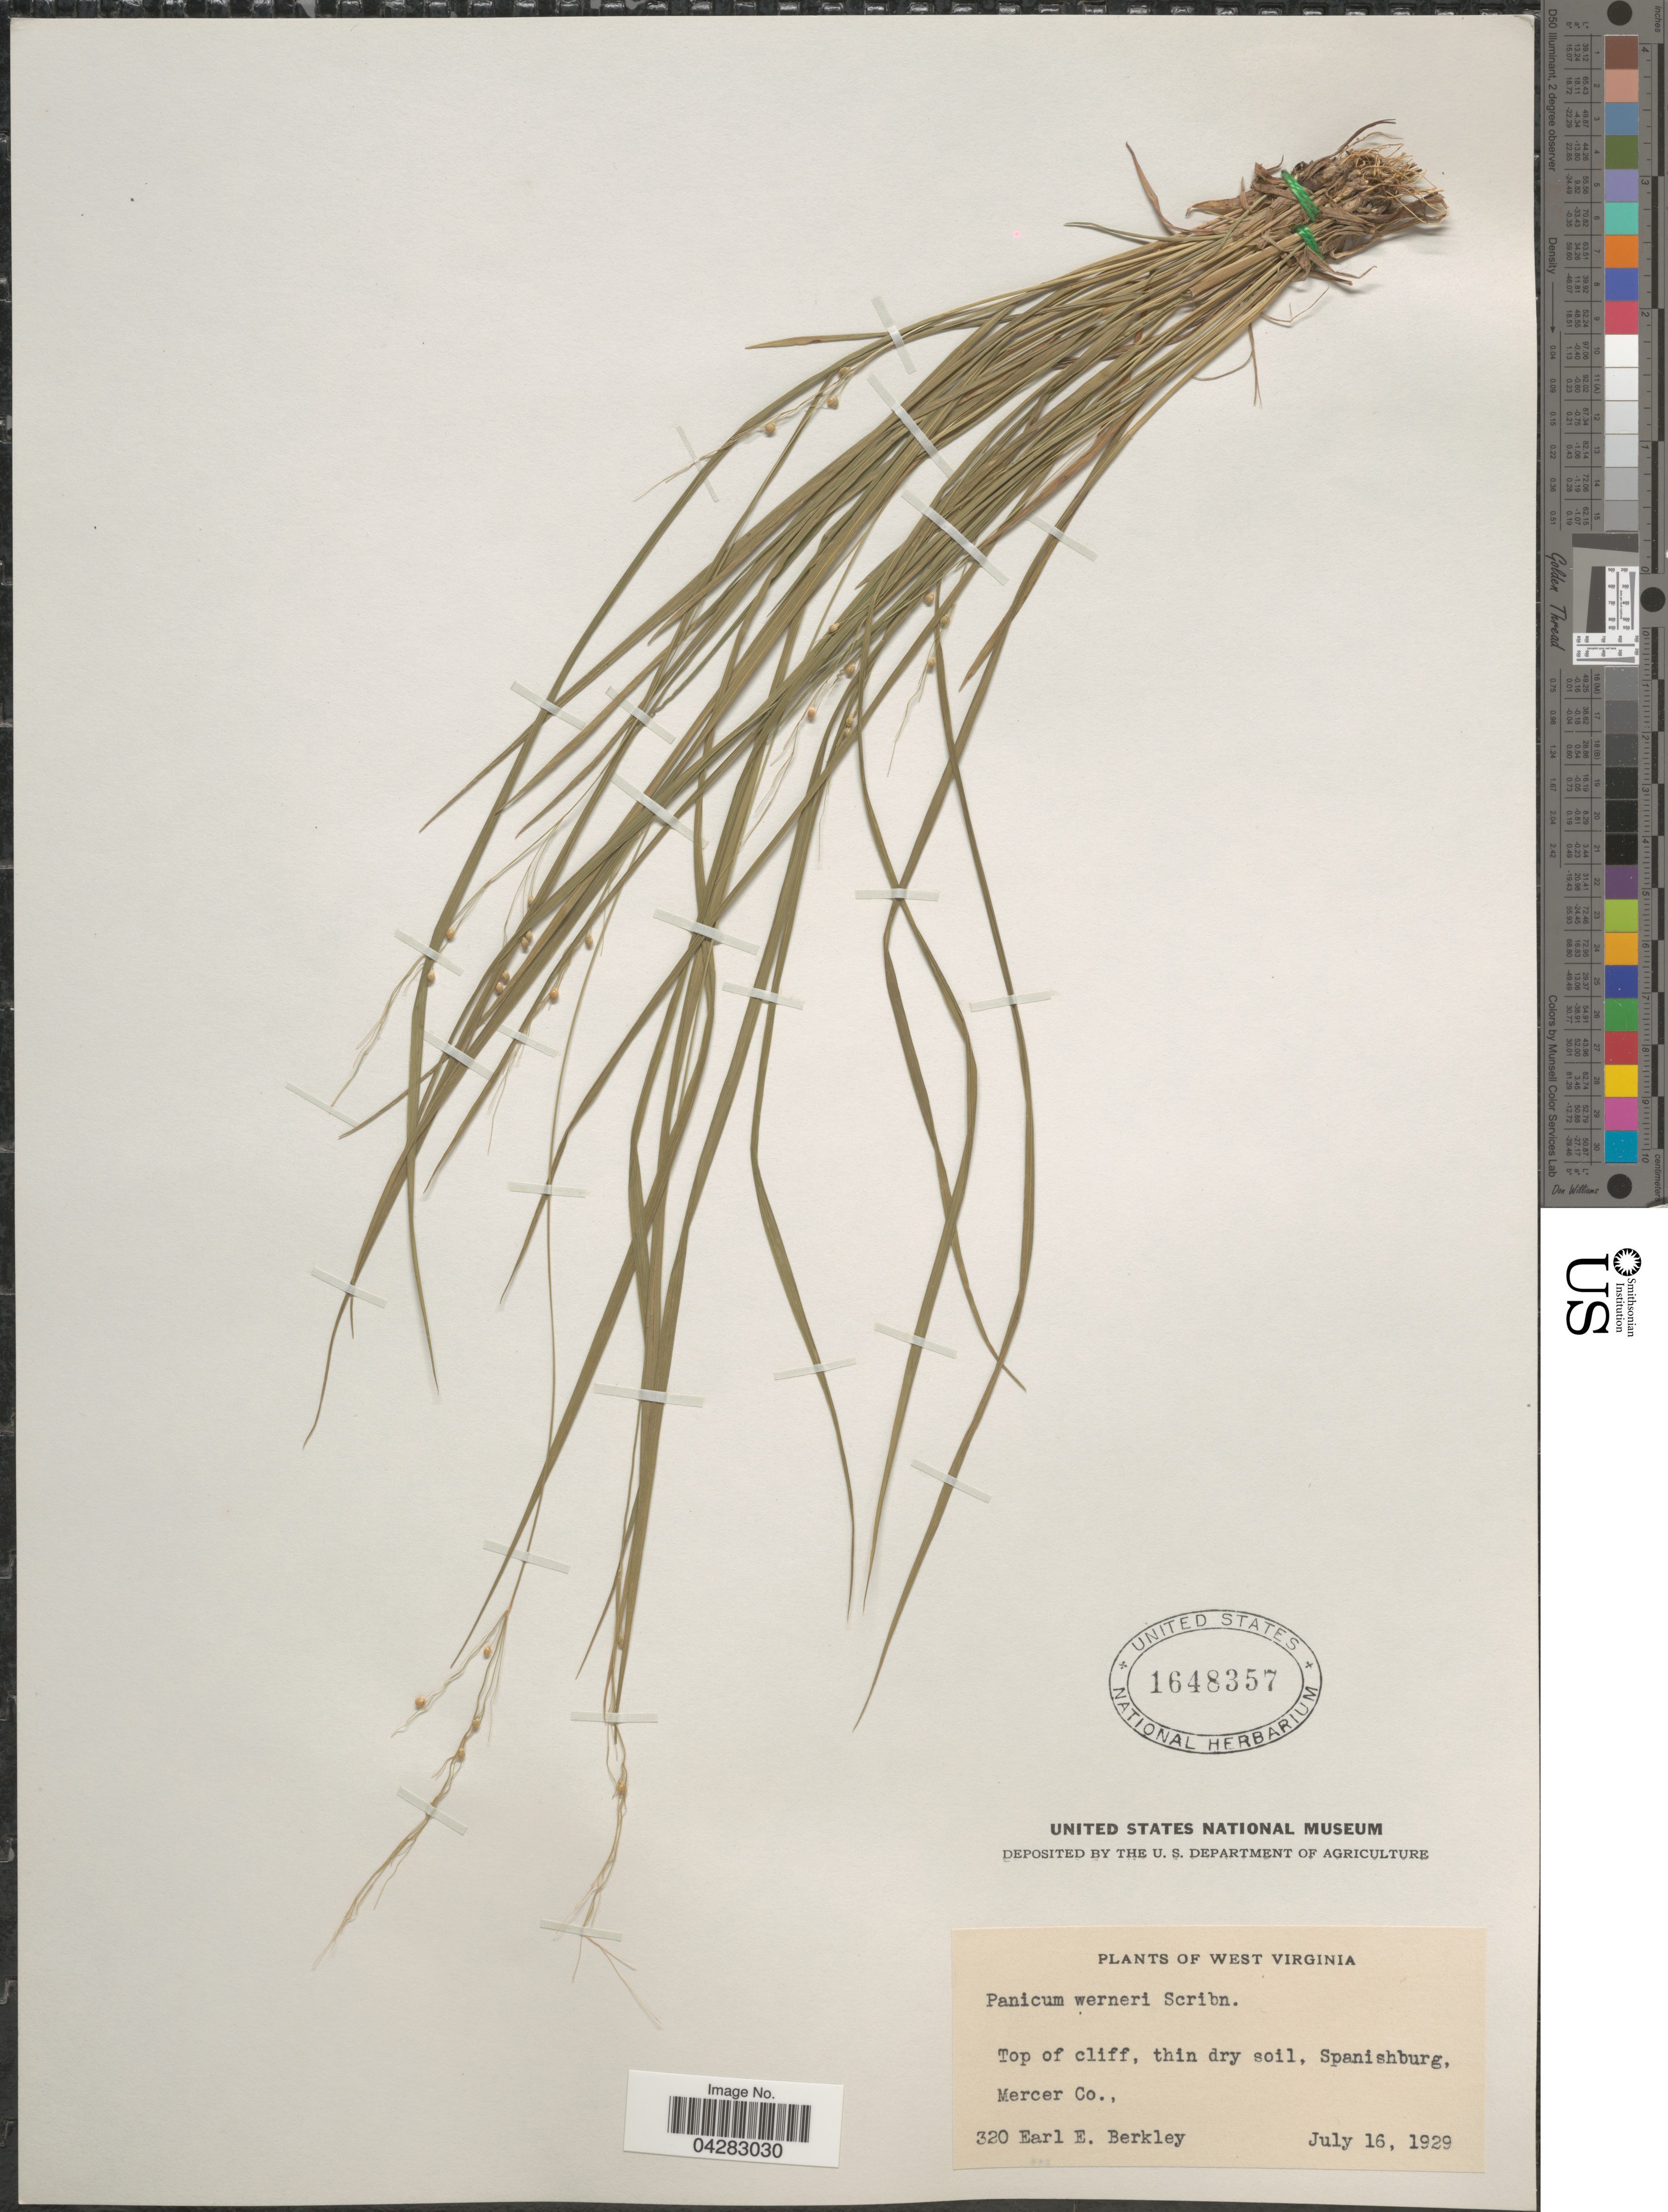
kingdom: Plantae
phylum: Tracheophyta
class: Liliopsida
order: Poales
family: Poaceae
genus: Dichanthelium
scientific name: Dichanthelium linearifolium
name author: (Scribn.) Gould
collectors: E. Berkley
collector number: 320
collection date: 1929-07-16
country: United States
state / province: West Virginia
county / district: Mercer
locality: Top of cliff, thin dry soil, Spanishburg, Mercer Co.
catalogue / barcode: US 1648357